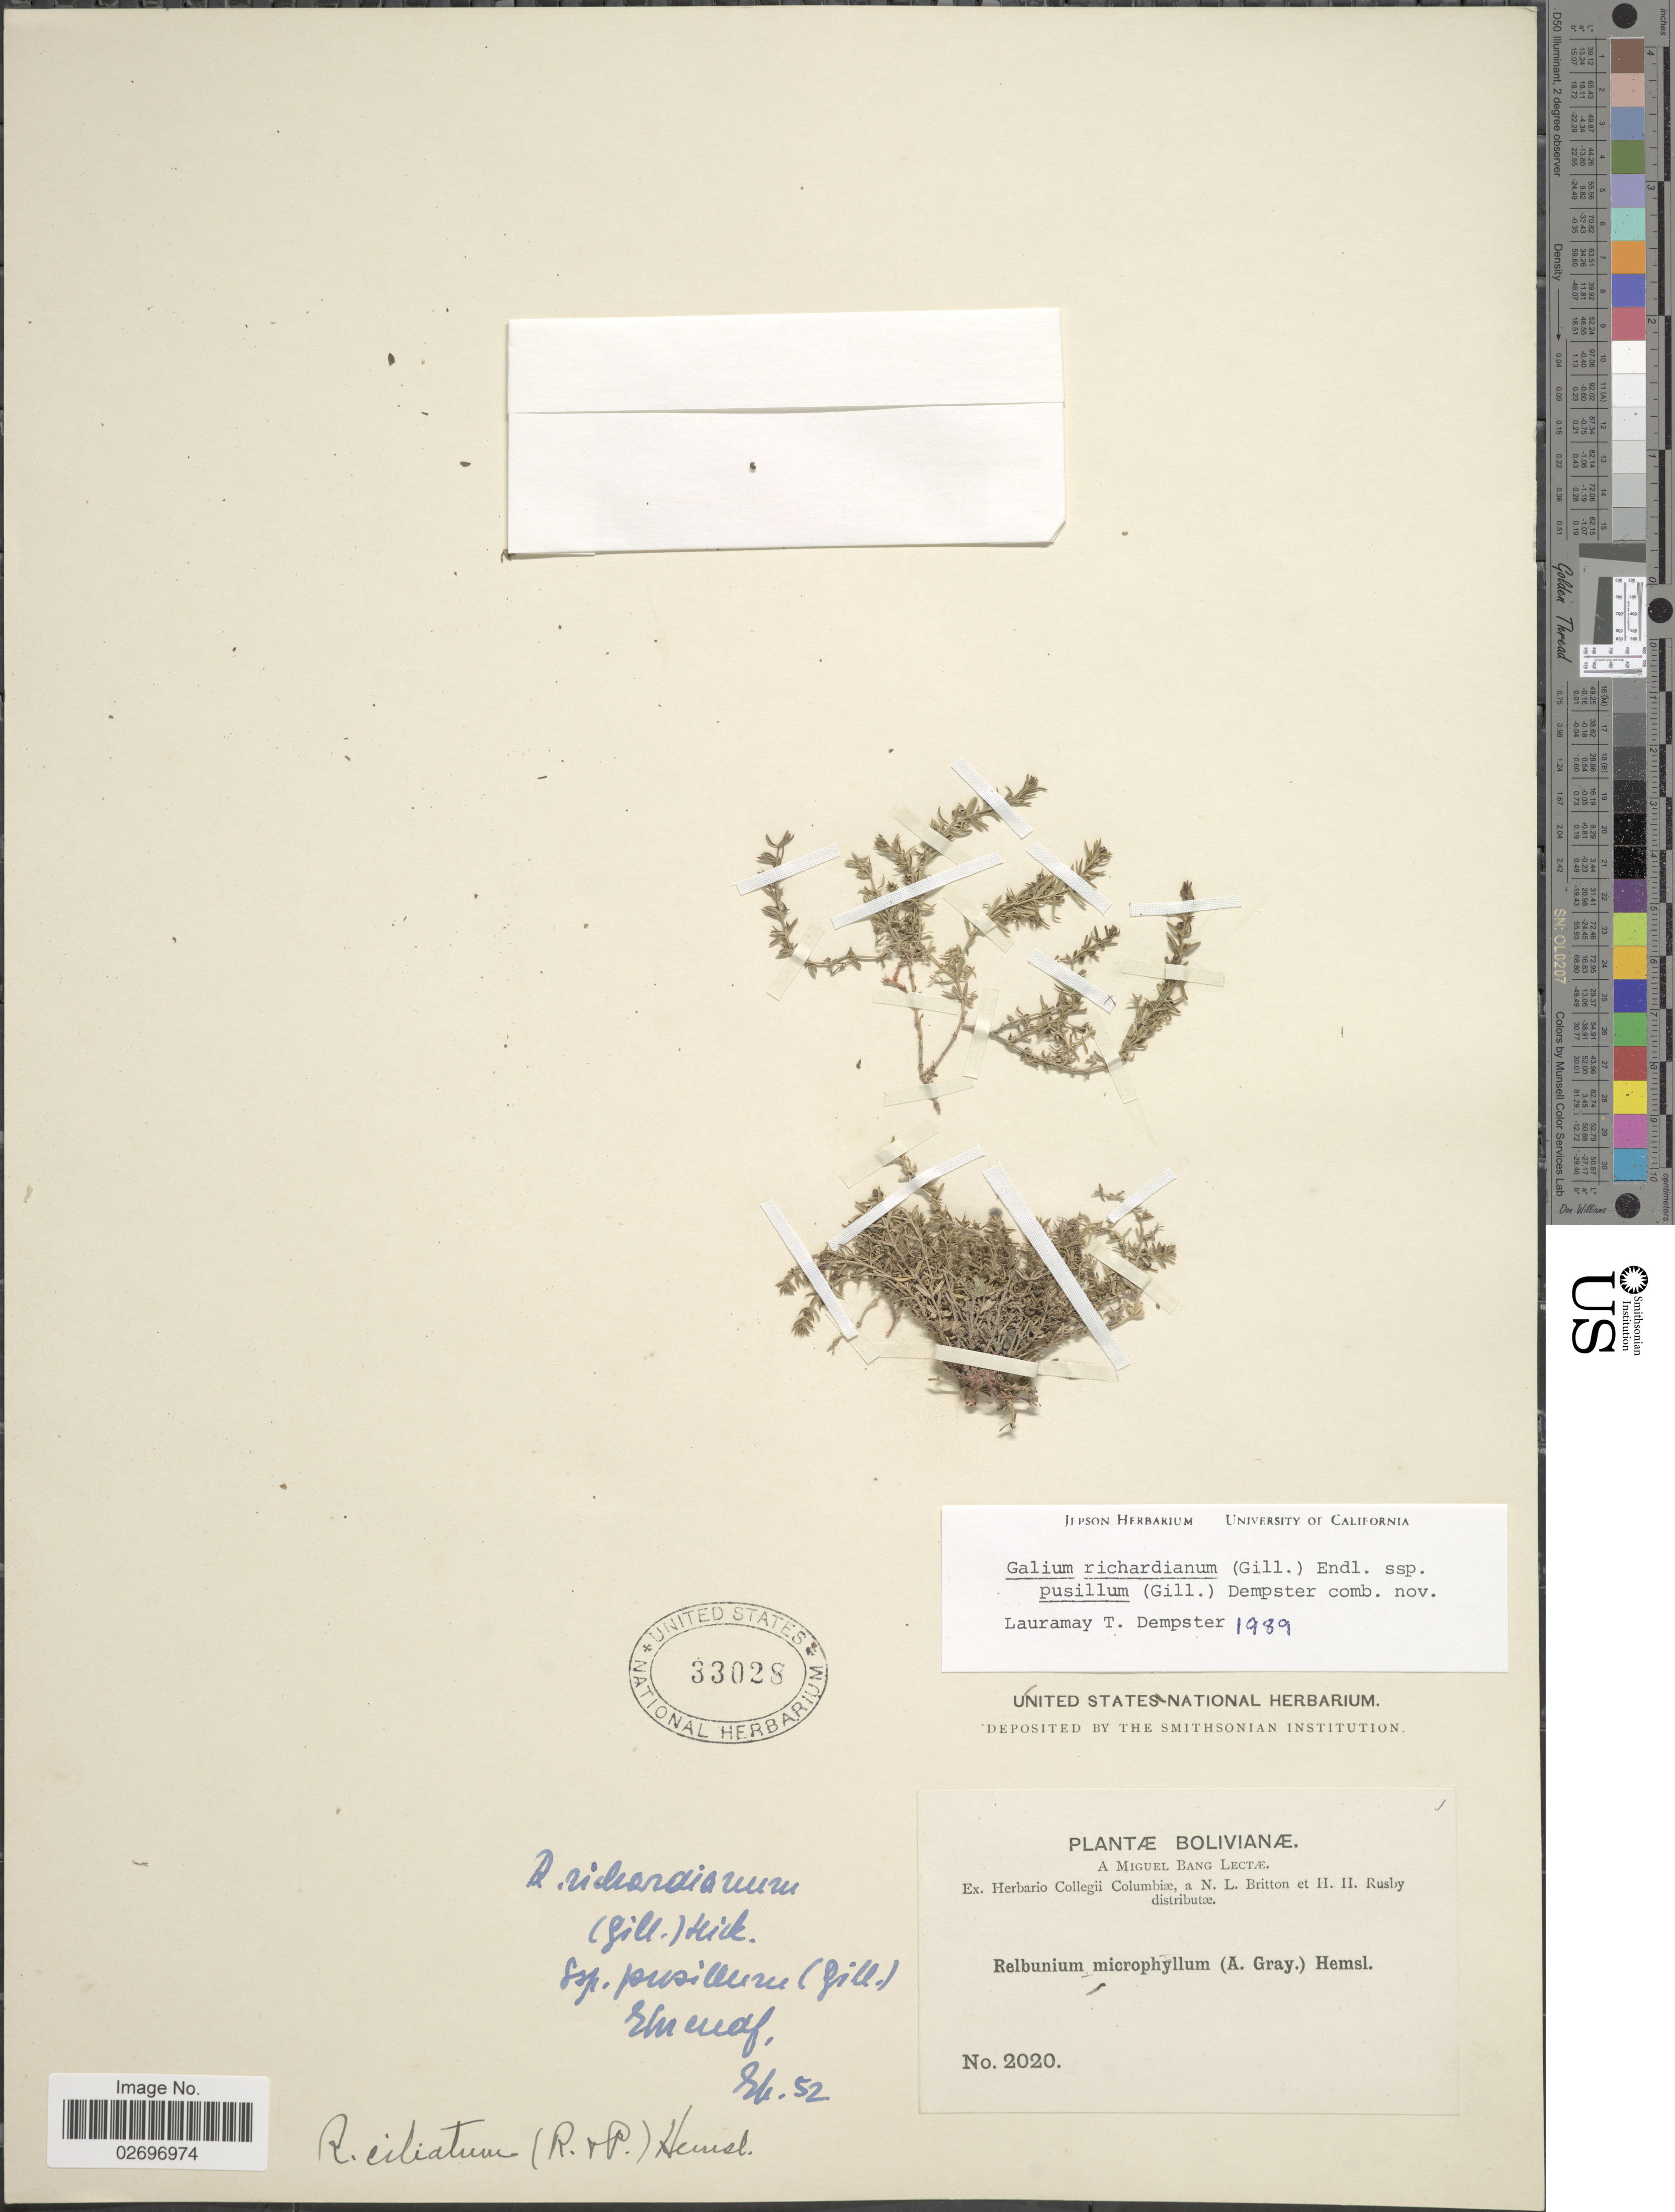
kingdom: Plantae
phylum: Tracheophyta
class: Magnoliopsida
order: Gentianales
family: Rubiaceae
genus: Galium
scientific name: Galium richardianum subsp. pusillum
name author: (Gillies ex Hook. & Arn.) Dempster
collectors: M. Bang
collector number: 2020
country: Bolivia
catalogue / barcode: US 33028